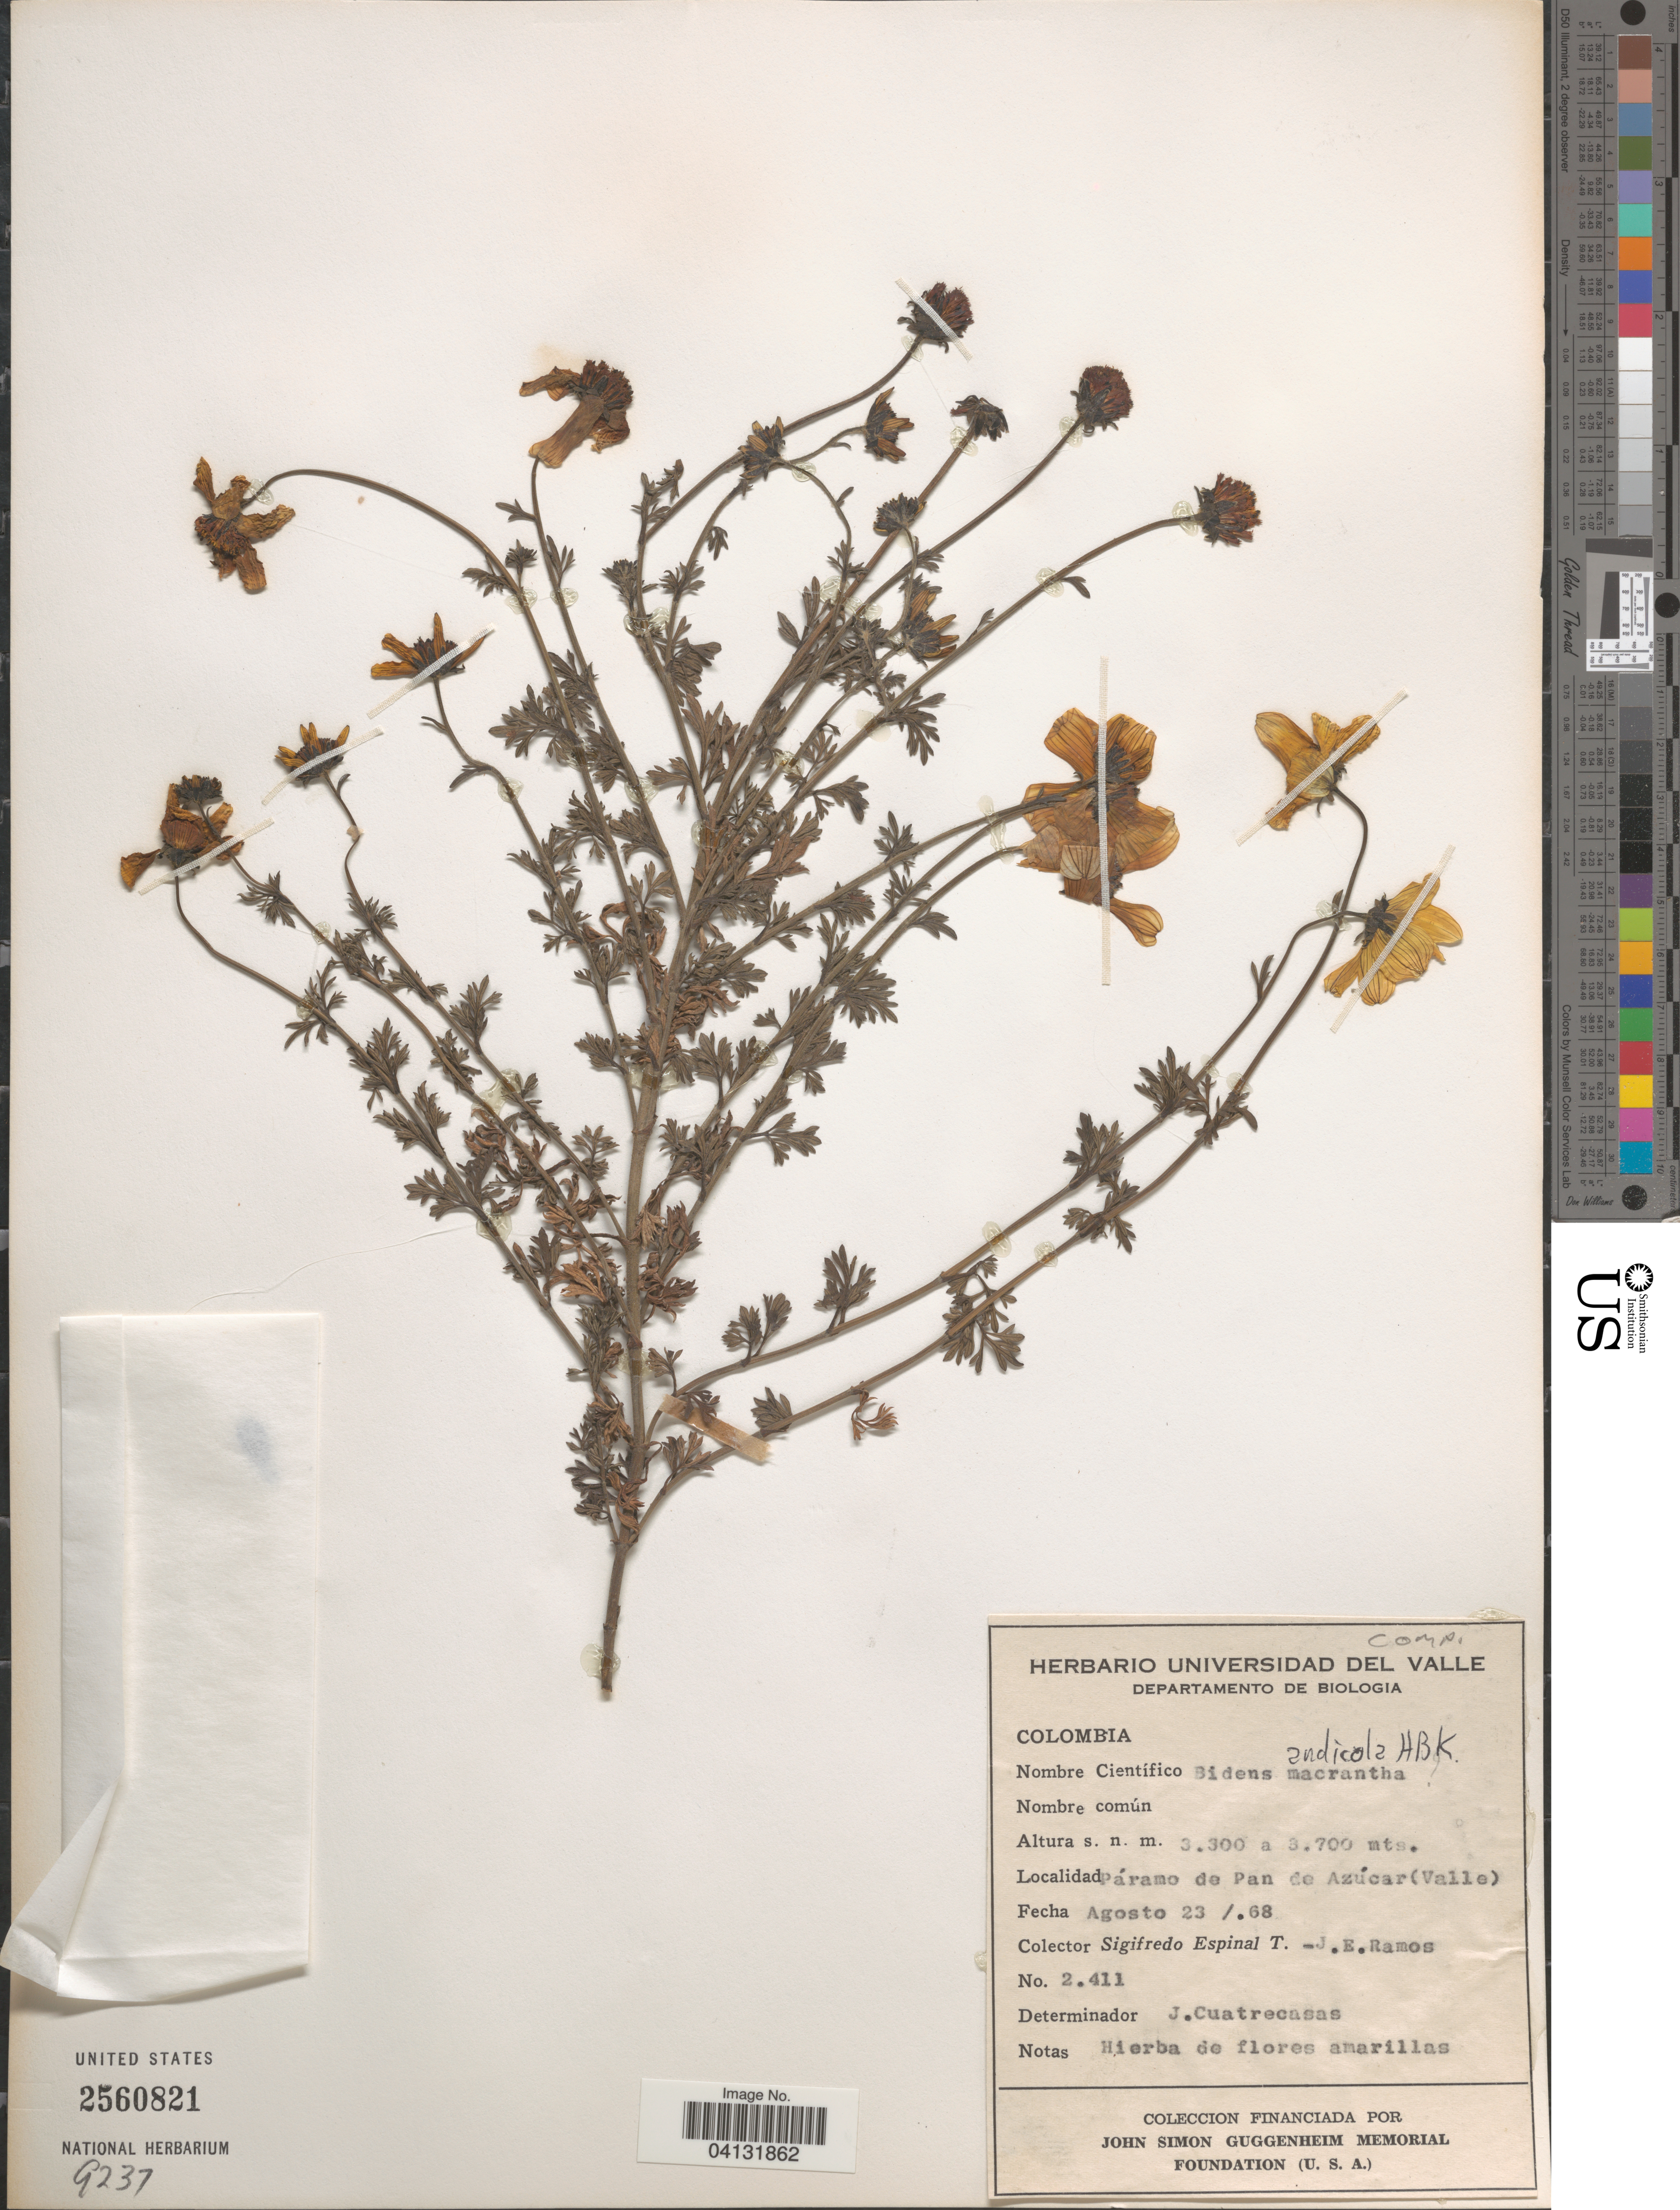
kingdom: Plantae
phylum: Tracheophyta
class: Magnoliopsida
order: Asterales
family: Asteraceae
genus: Bidens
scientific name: Bidens andicola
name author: Kunth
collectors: S. Espinal T. & J. E. Ramos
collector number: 2411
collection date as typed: Transcribed d/m/y: 23/8/68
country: Colombia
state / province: Valle del Cauca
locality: Páramo de Pan de Azúcar (Valle).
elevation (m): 3300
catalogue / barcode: US 2560821